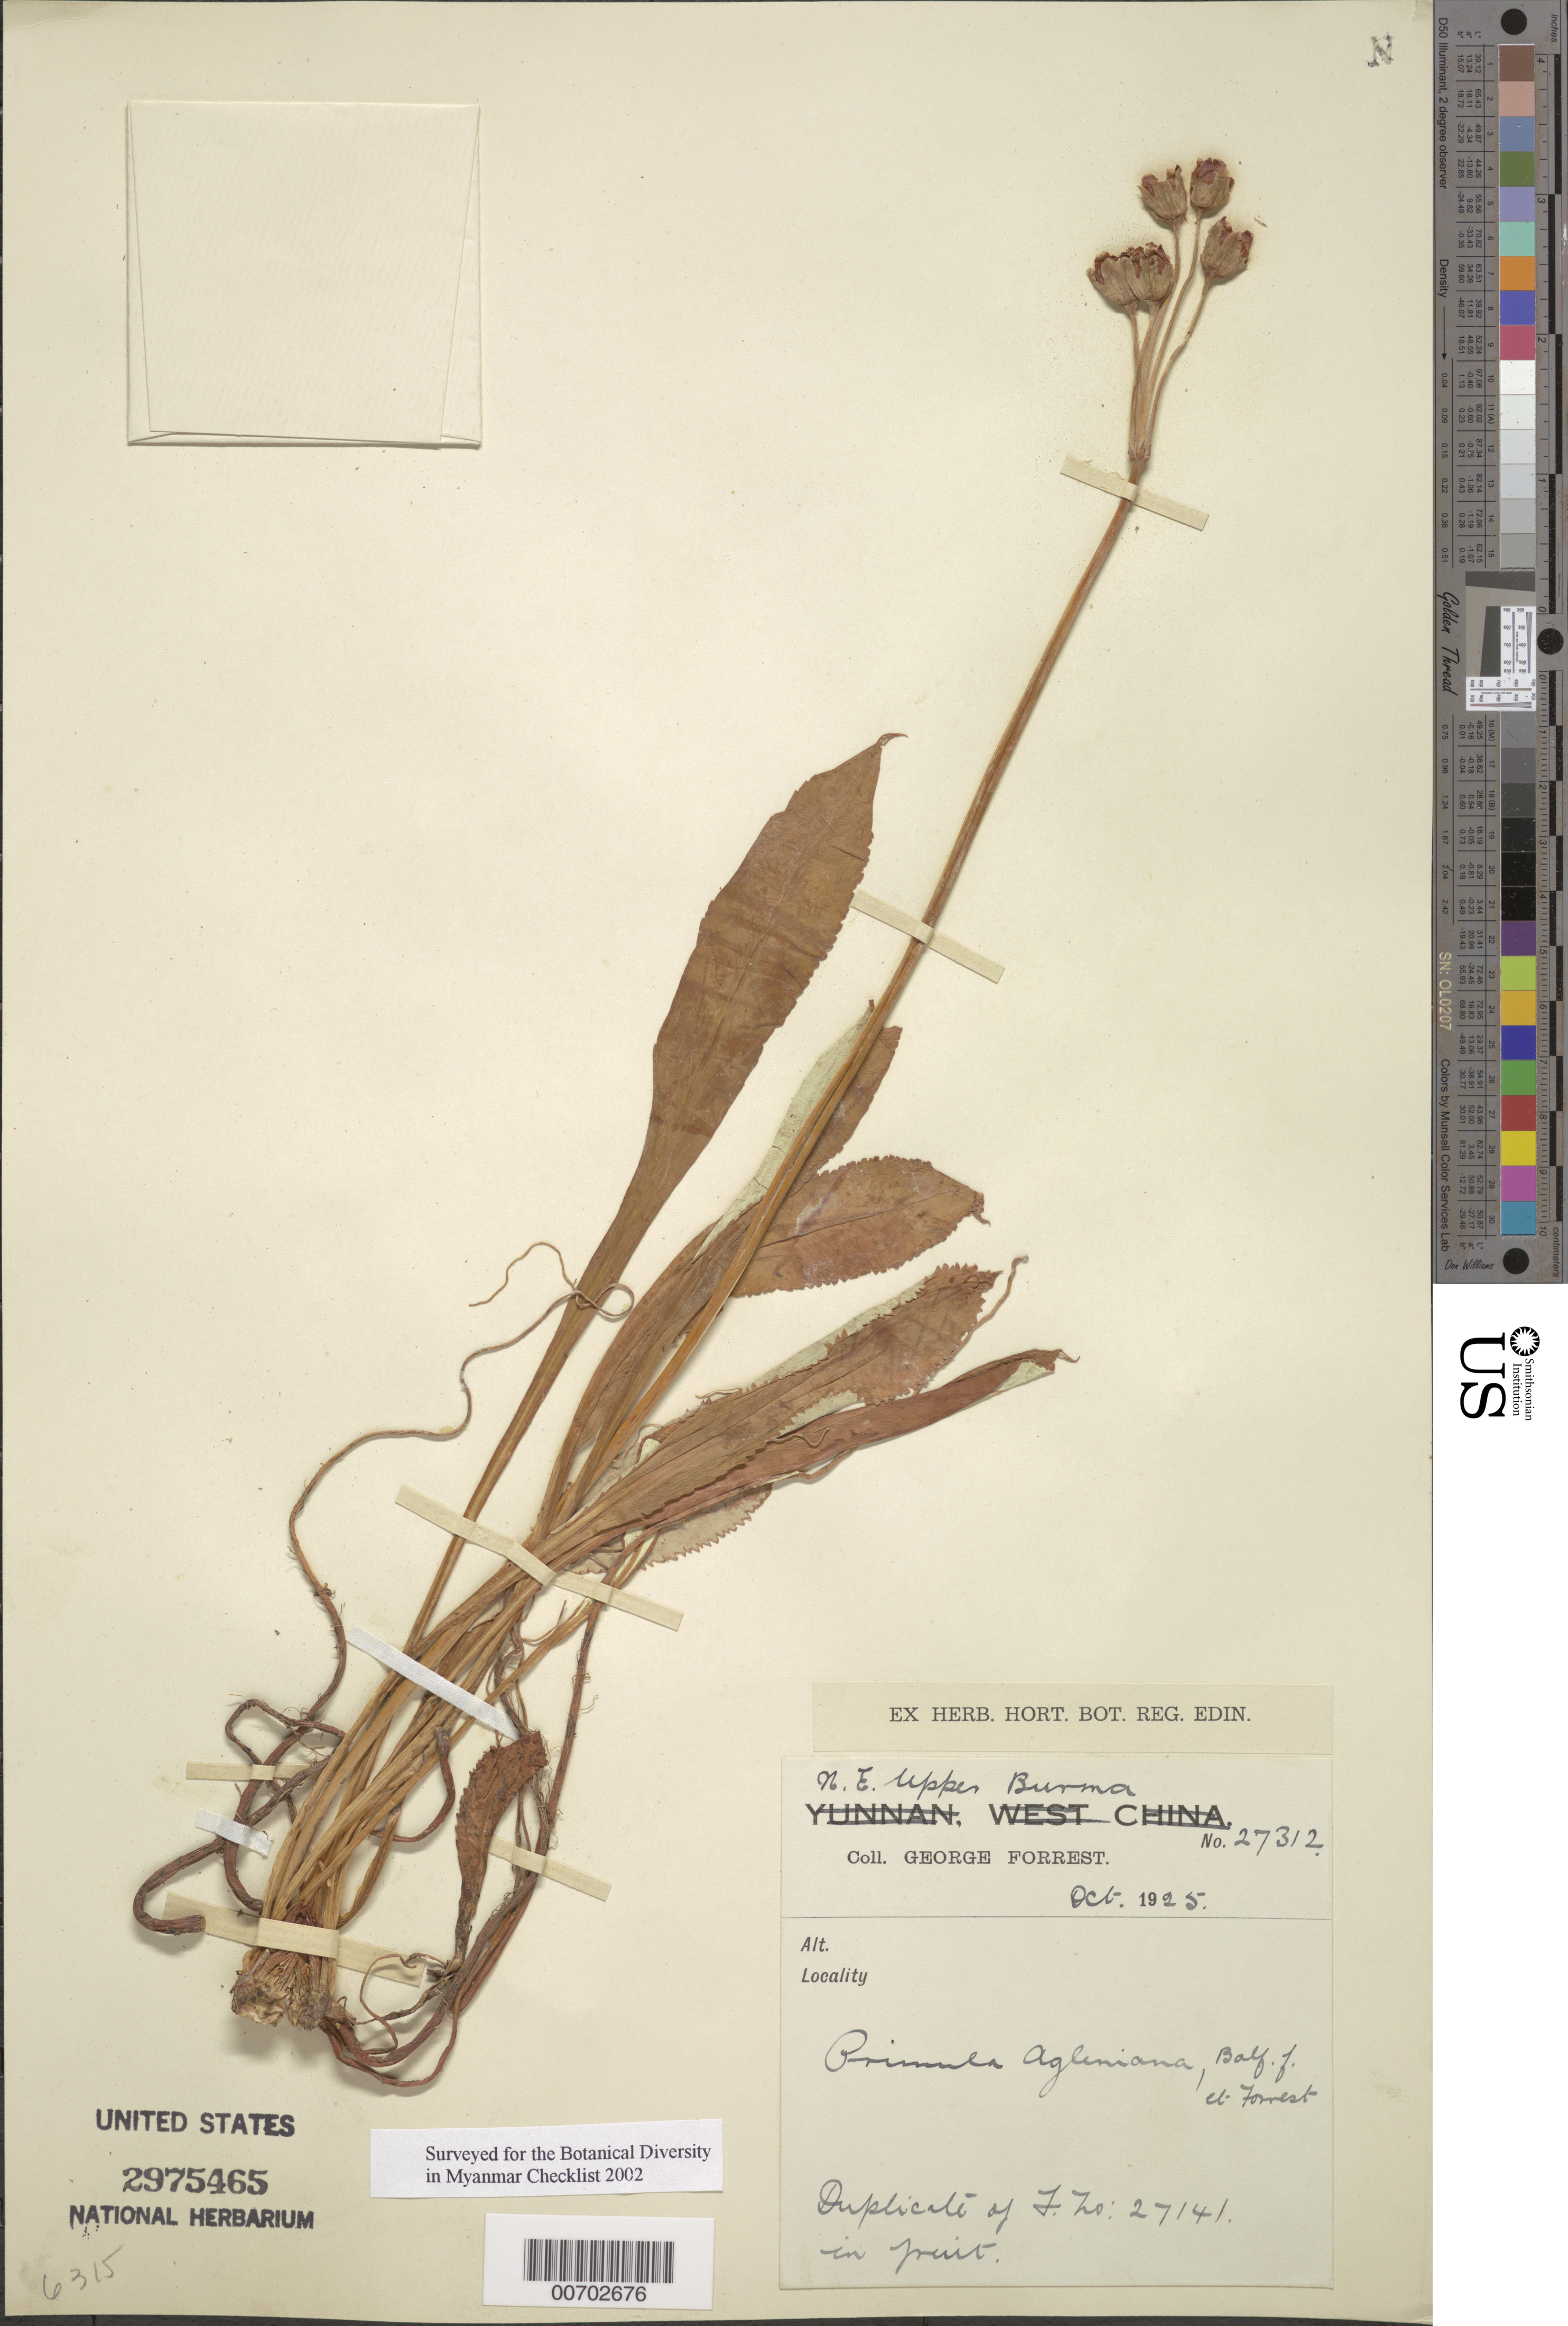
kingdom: Plantae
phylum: Tracheophyta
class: Magnoliopsida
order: Ericales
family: Primulaceae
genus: Primula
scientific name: Primula agleniana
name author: Balf. f. & Forrest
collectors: G. Forrest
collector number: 27312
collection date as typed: Oct 1925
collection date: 1925-10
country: Myanmar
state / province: Kachin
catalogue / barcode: US 2975465